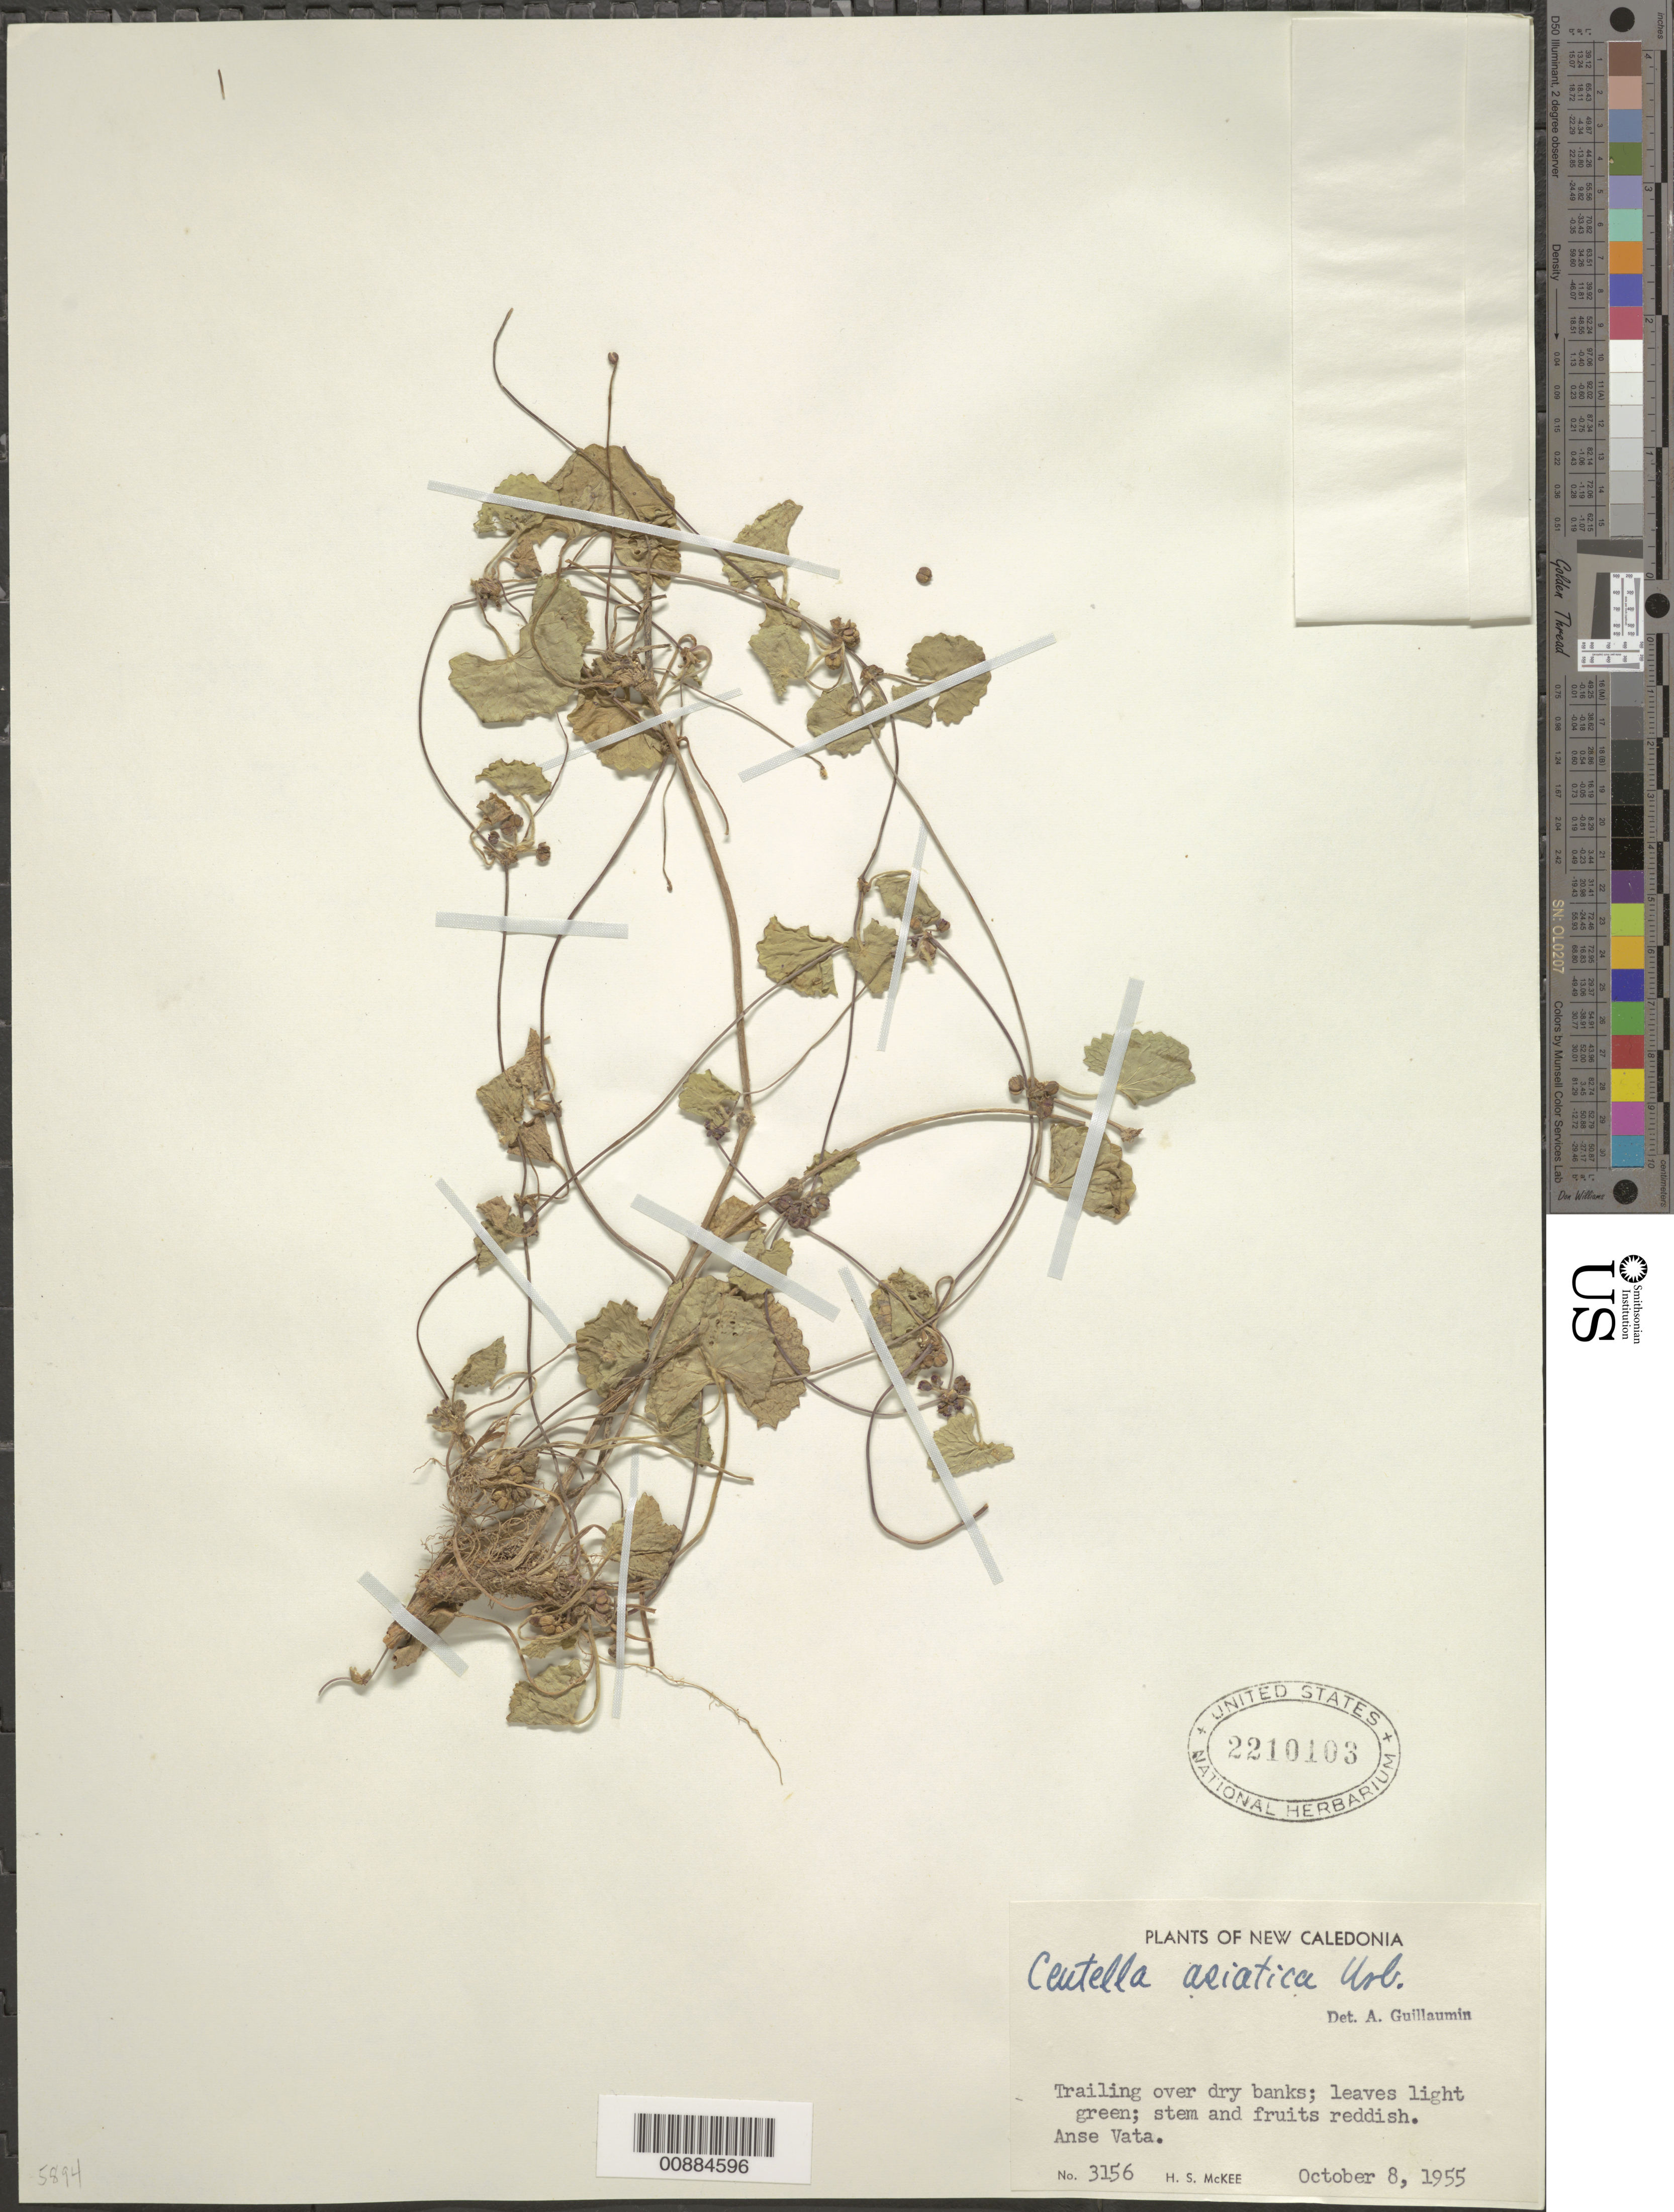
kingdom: Plantae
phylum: Tracheophyta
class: Magnoliopsida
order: Apiales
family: Apiaceae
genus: Centella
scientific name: Centella asiatica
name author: (L.) Urb.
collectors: H. S. McKee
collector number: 3156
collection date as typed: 08 Oct 1955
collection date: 1955-10-08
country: New Caledonia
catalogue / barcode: US 2210103